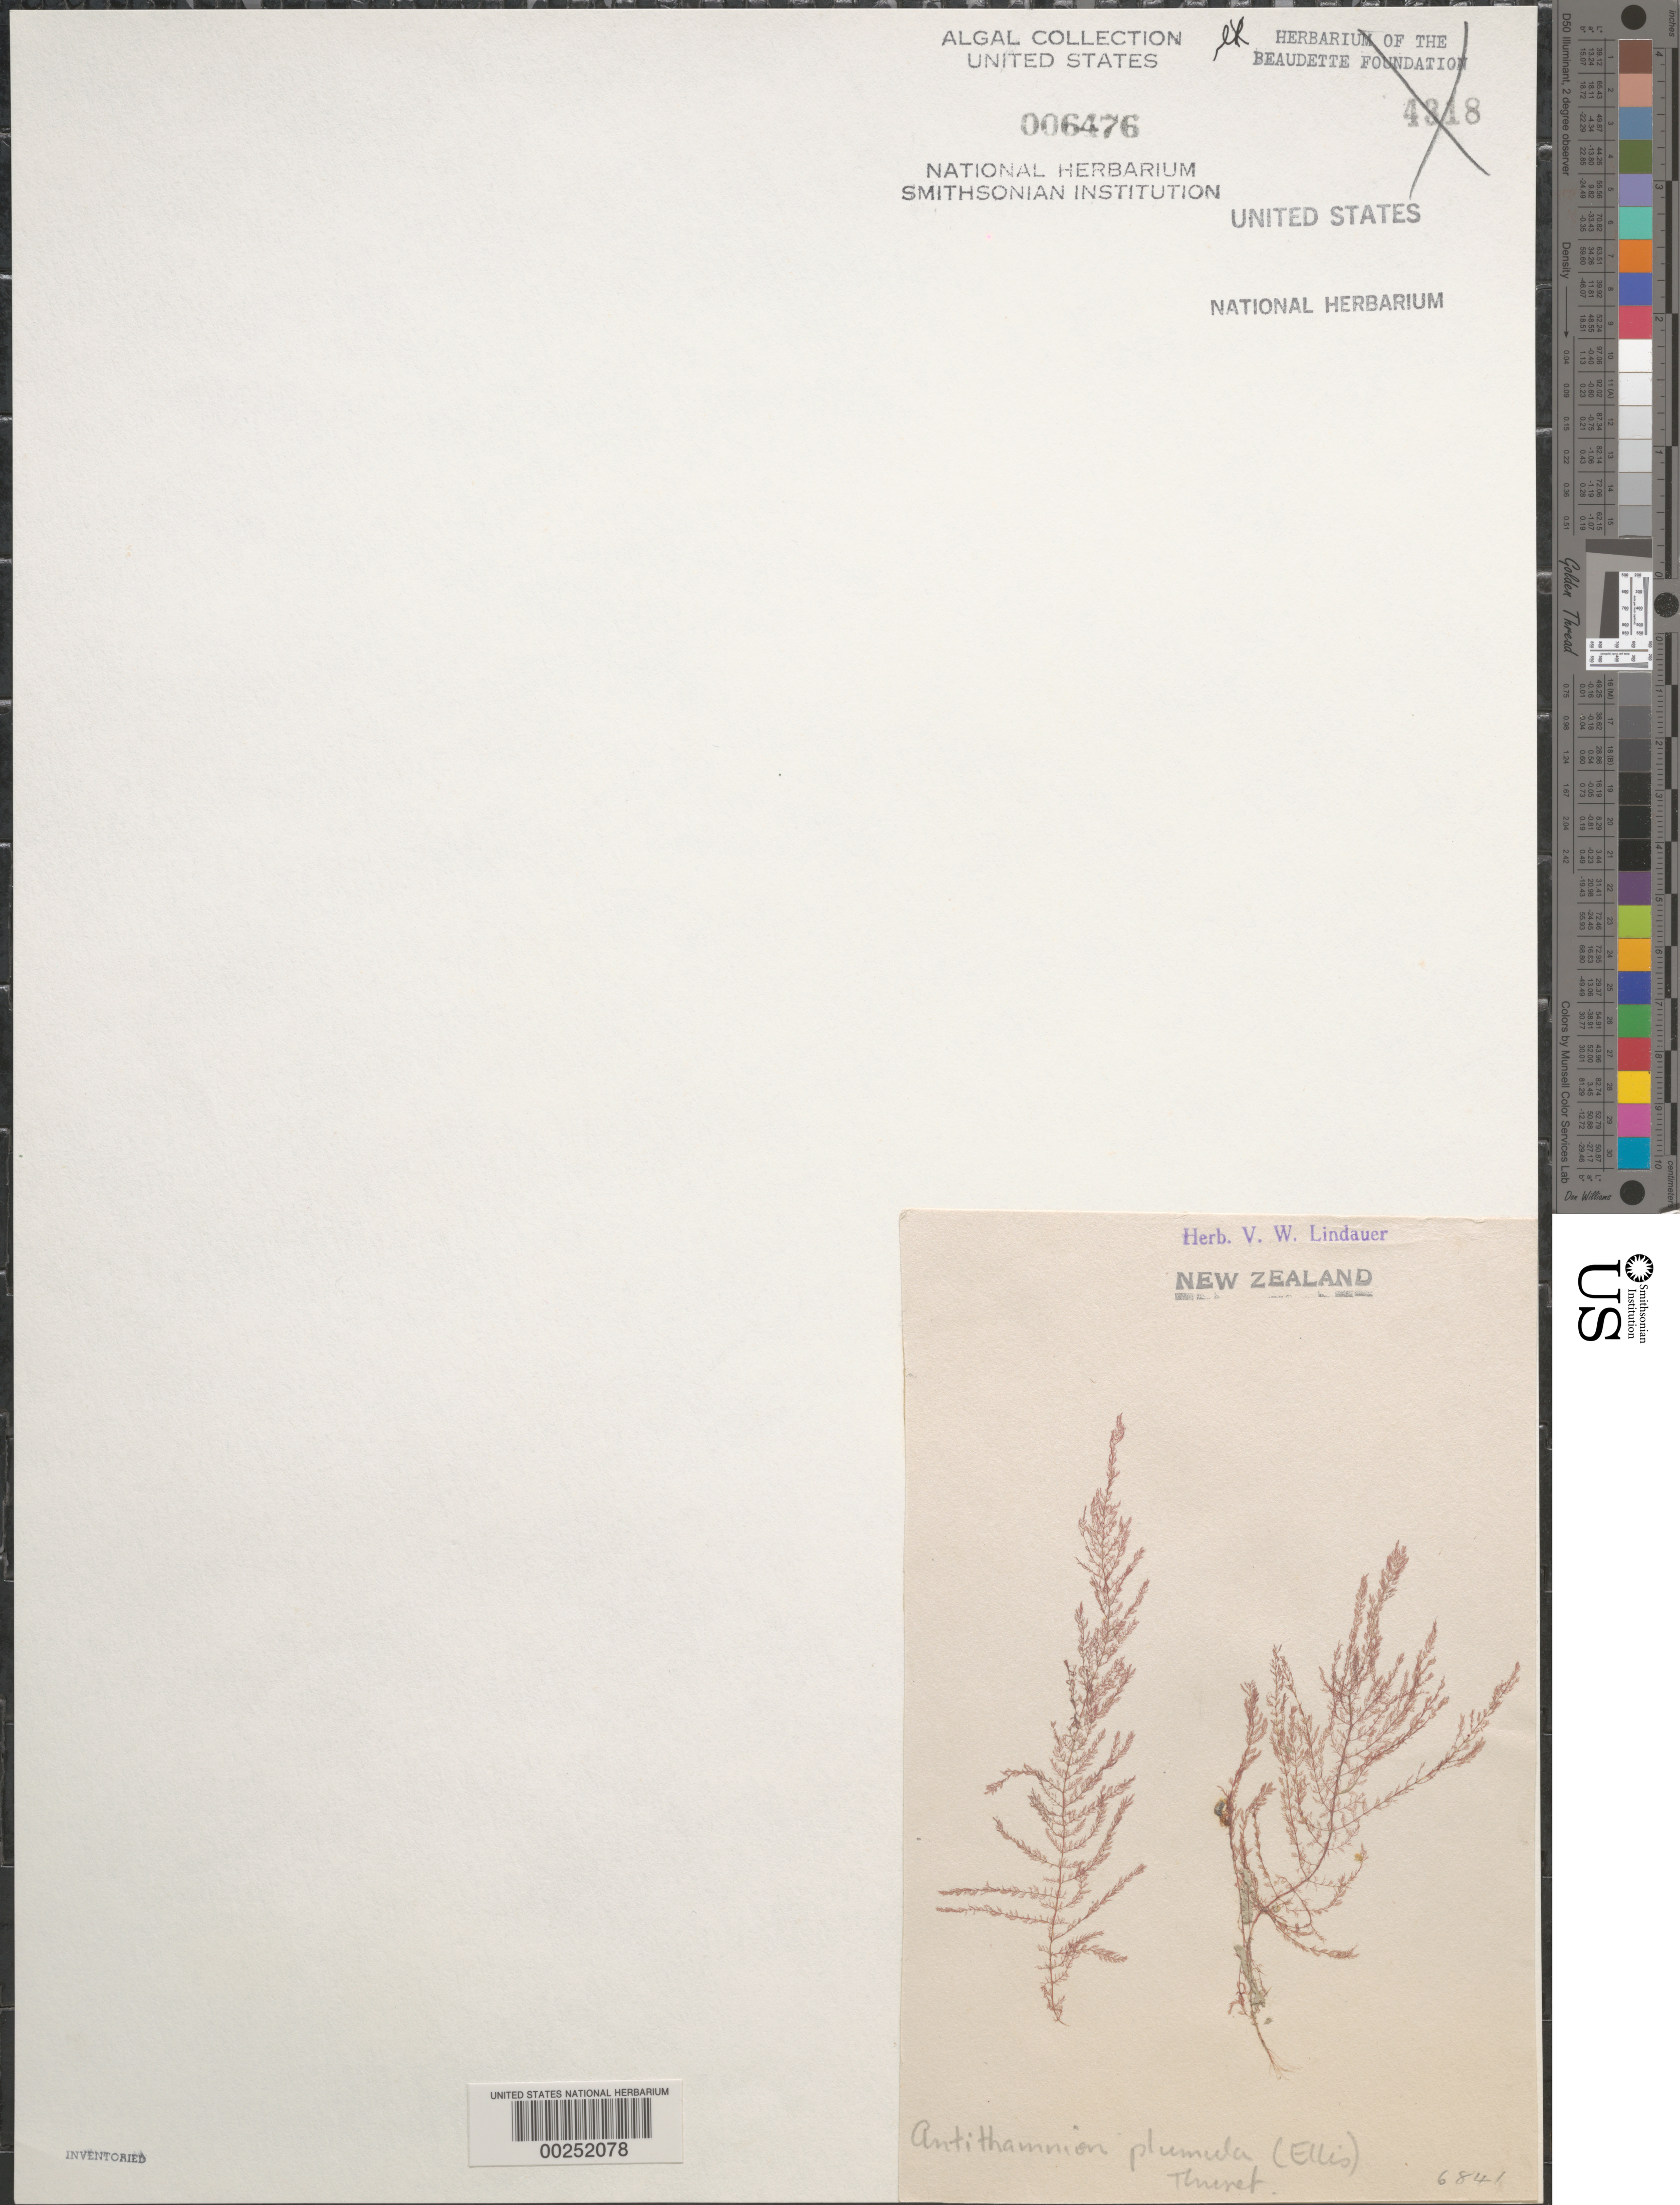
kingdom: Plantae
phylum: Rhodophyta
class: Florideophyceae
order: Ceramiales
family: Ceramiaceae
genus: Pterothamnion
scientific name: Pterothamnion plumula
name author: (J. Ellis) Näg.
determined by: Algae name updating Project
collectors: V. Lindauer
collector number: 6841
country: New Zealand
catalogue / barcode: US 6476